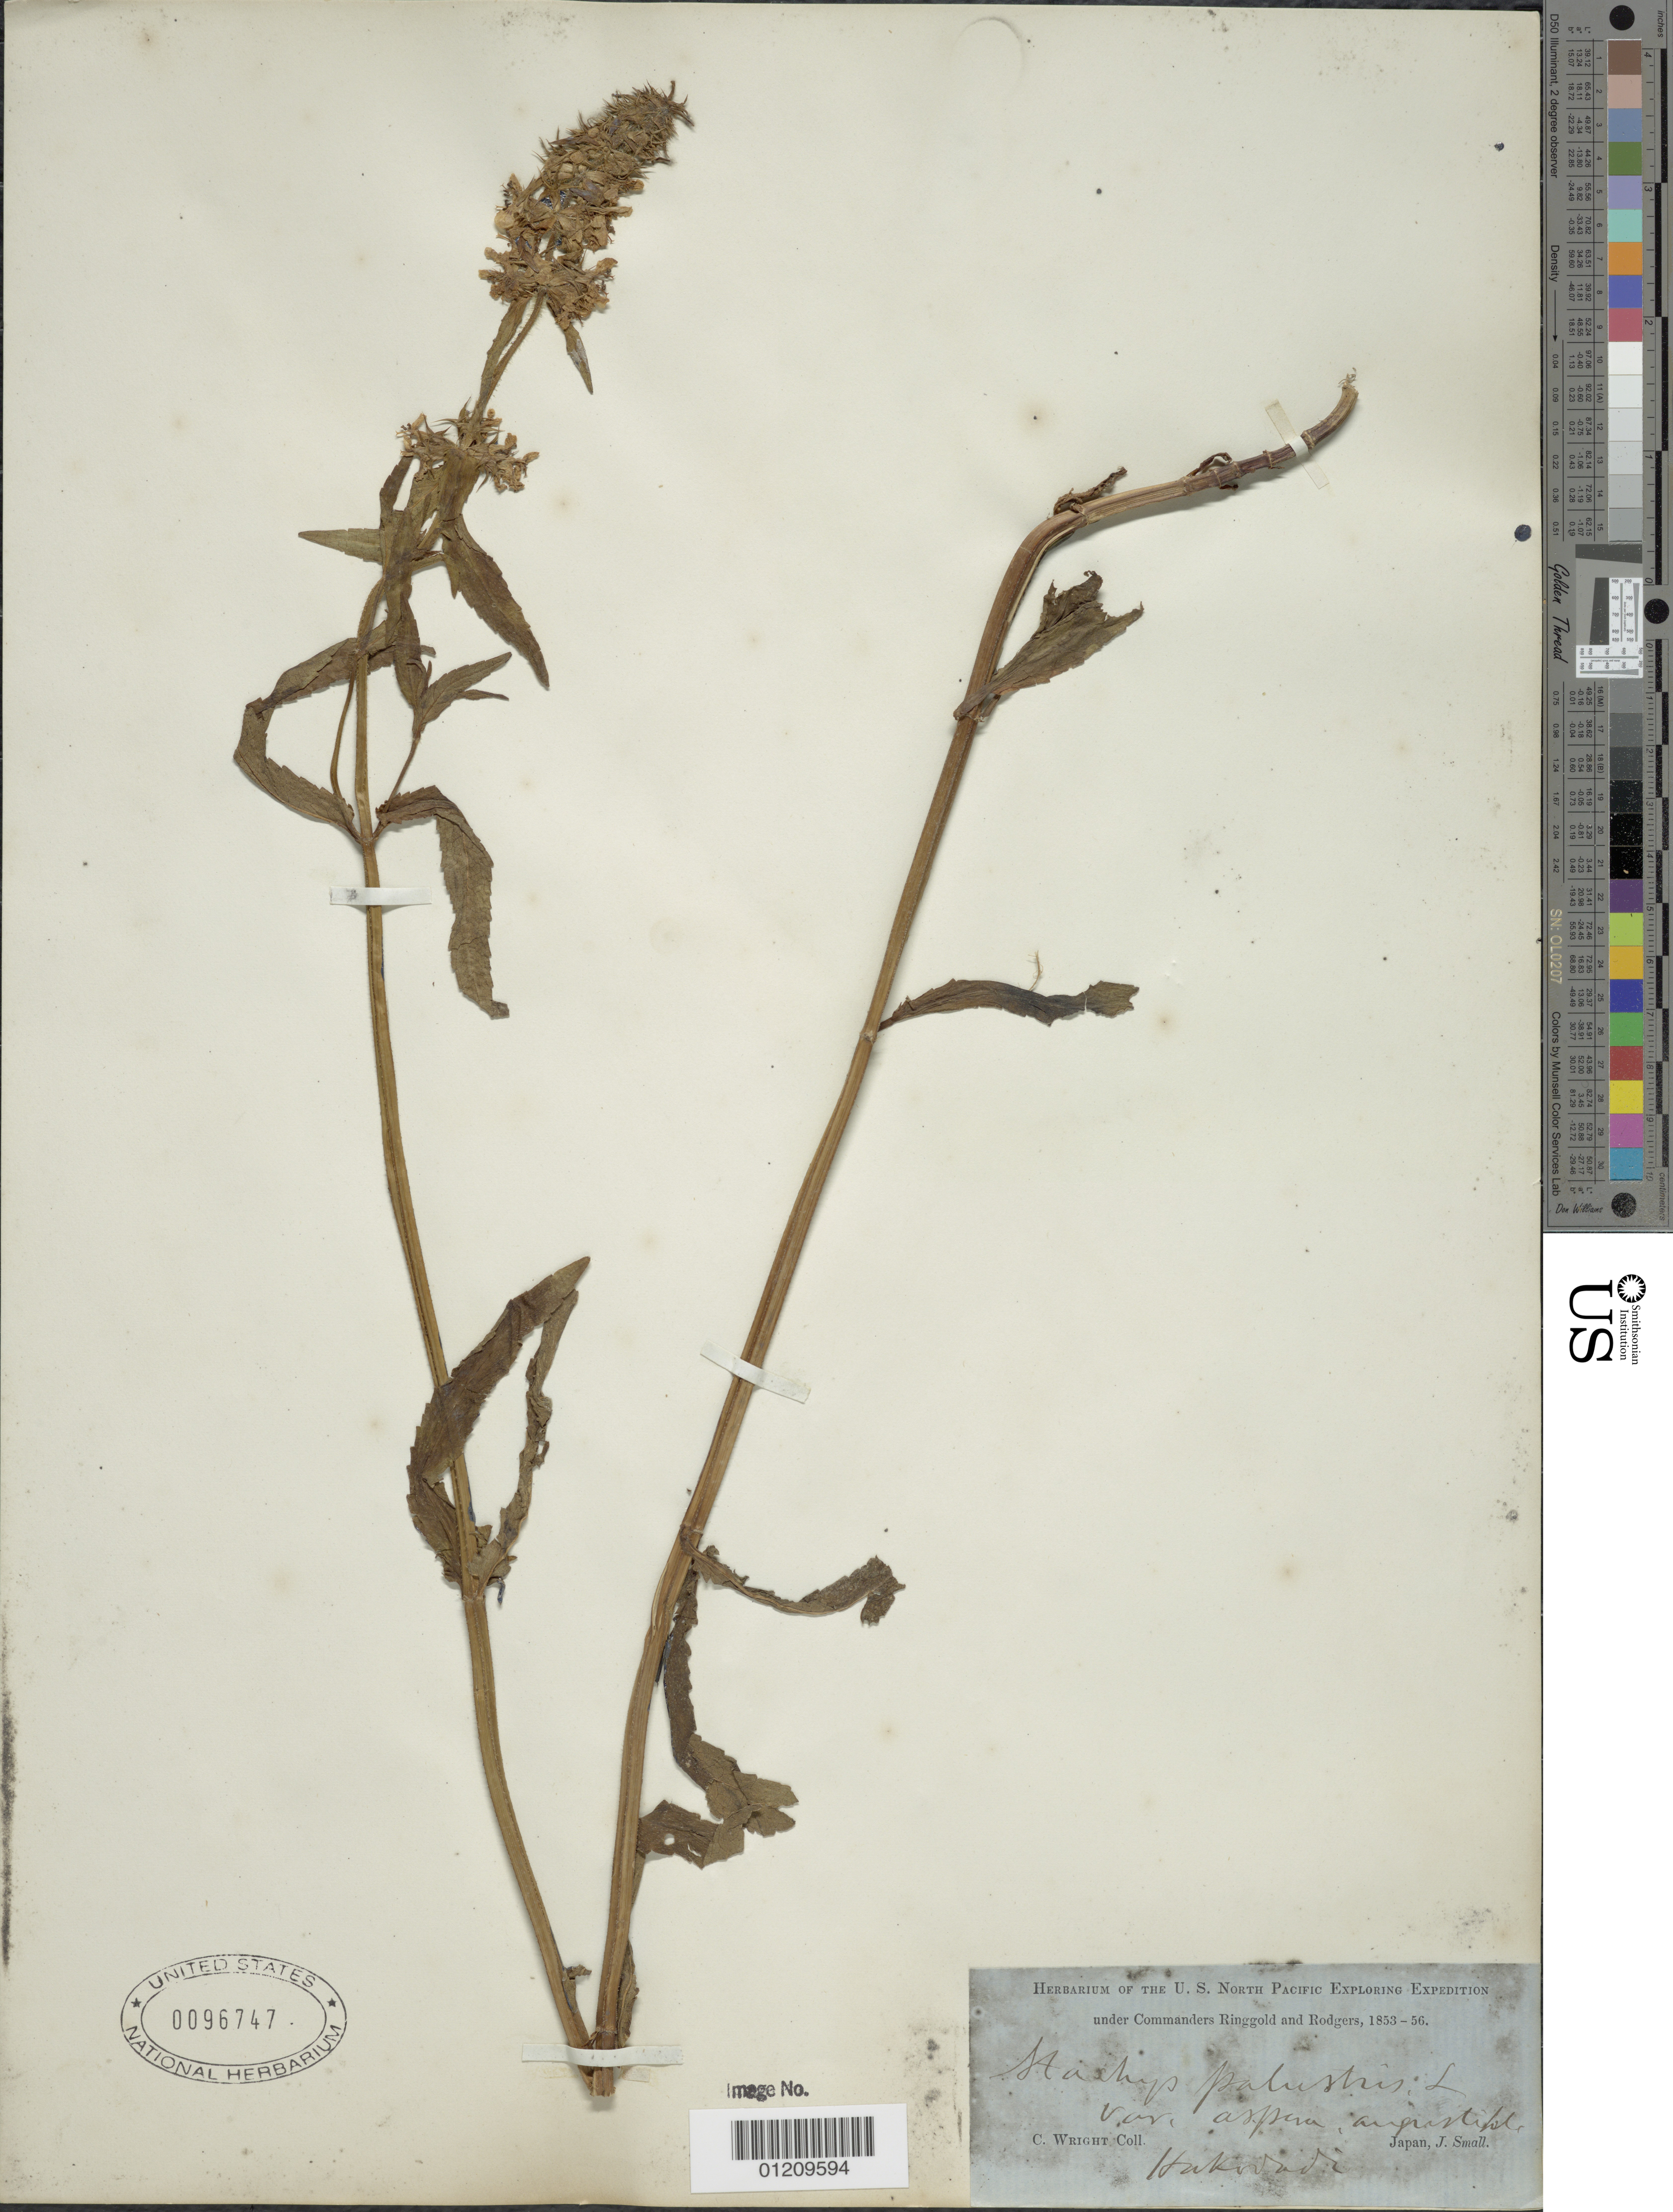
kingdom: Plantae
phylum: Tracheophyta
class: Magnoliopsida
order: Lamiales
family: Lamiaceae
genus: Stachys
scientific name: Stachys palustris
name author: L.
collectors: C. Wright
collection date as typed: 1853 to -- --- 1856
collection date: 1853/1856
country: Japan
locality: Hakodadi.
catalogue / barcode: US 96747